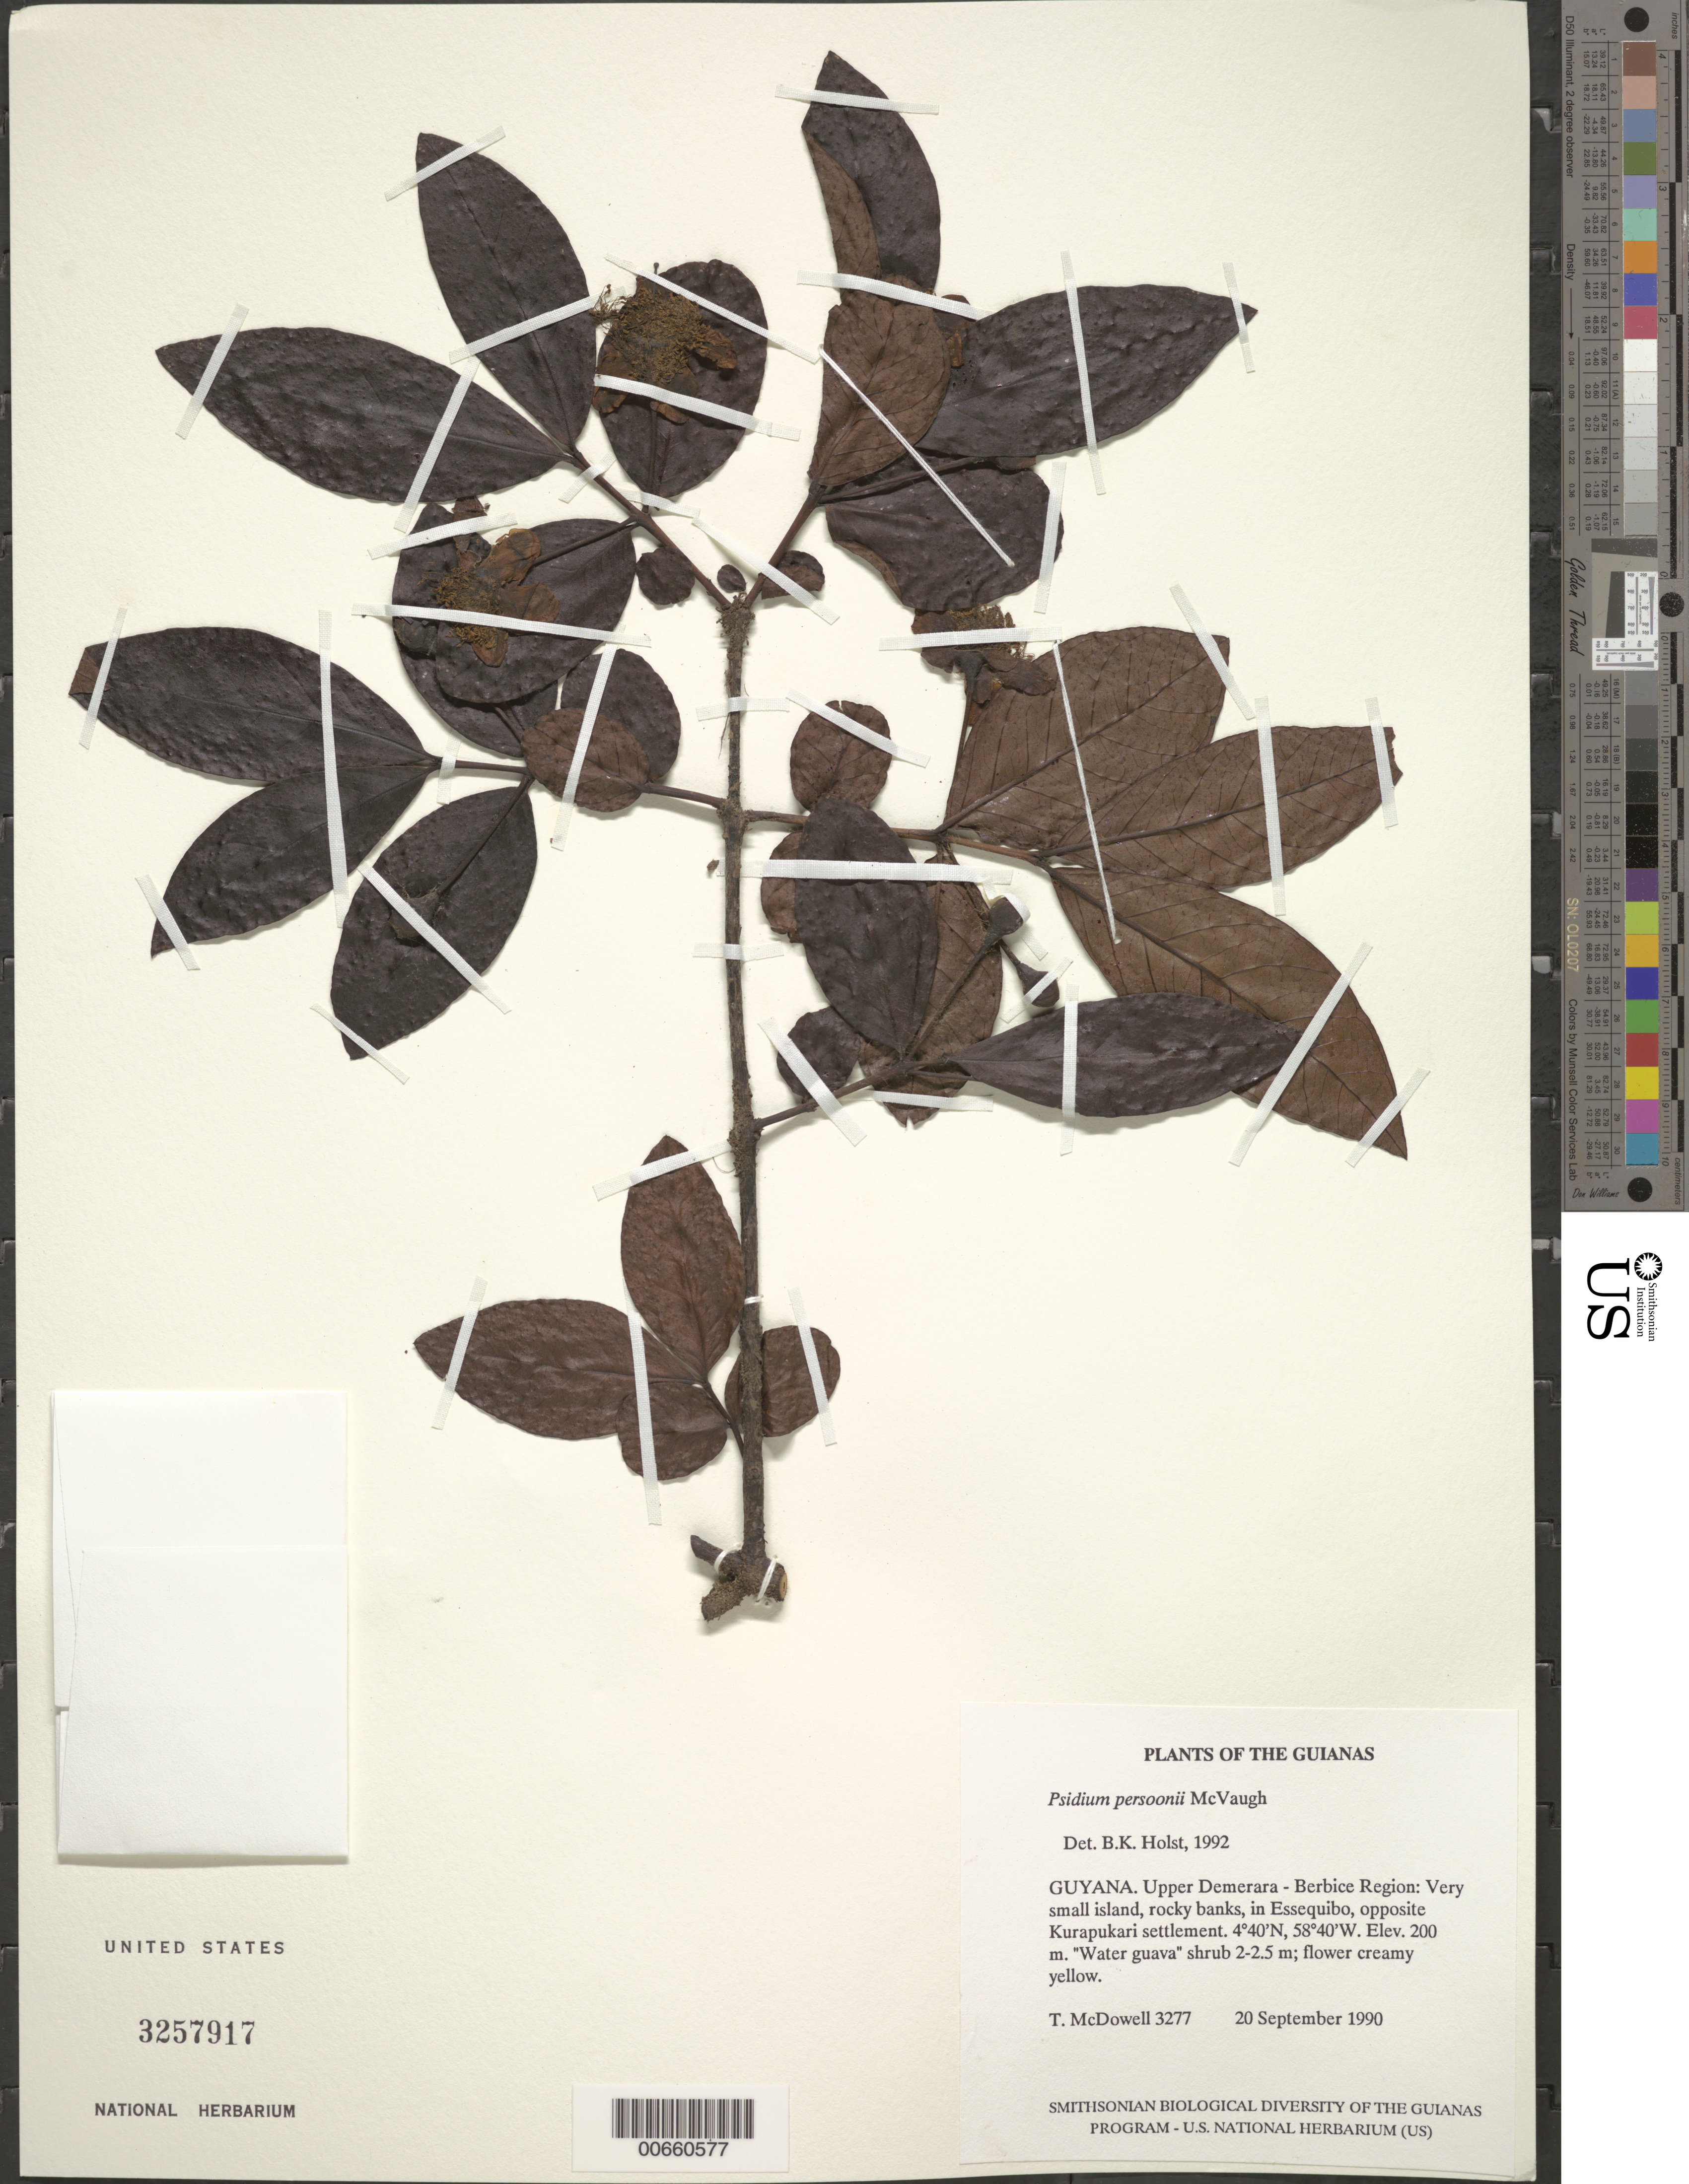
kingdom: Plantae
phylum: Tracheophyta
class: Magnoliopsida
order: Myrtales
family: Myrtaceae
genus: Psidium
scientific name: Psidium persoonii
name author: McVaugh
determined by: Holst, Bruce K.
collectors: T. McDowell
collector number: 3277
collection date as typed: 20 September 1990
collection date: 1990-09-20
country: Guyana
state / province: U. Demerara-Berbice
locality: Very small island, sandy banks, in Essequibo, opposite Kurupukari settlement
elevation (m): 60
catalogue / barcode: US 3257917